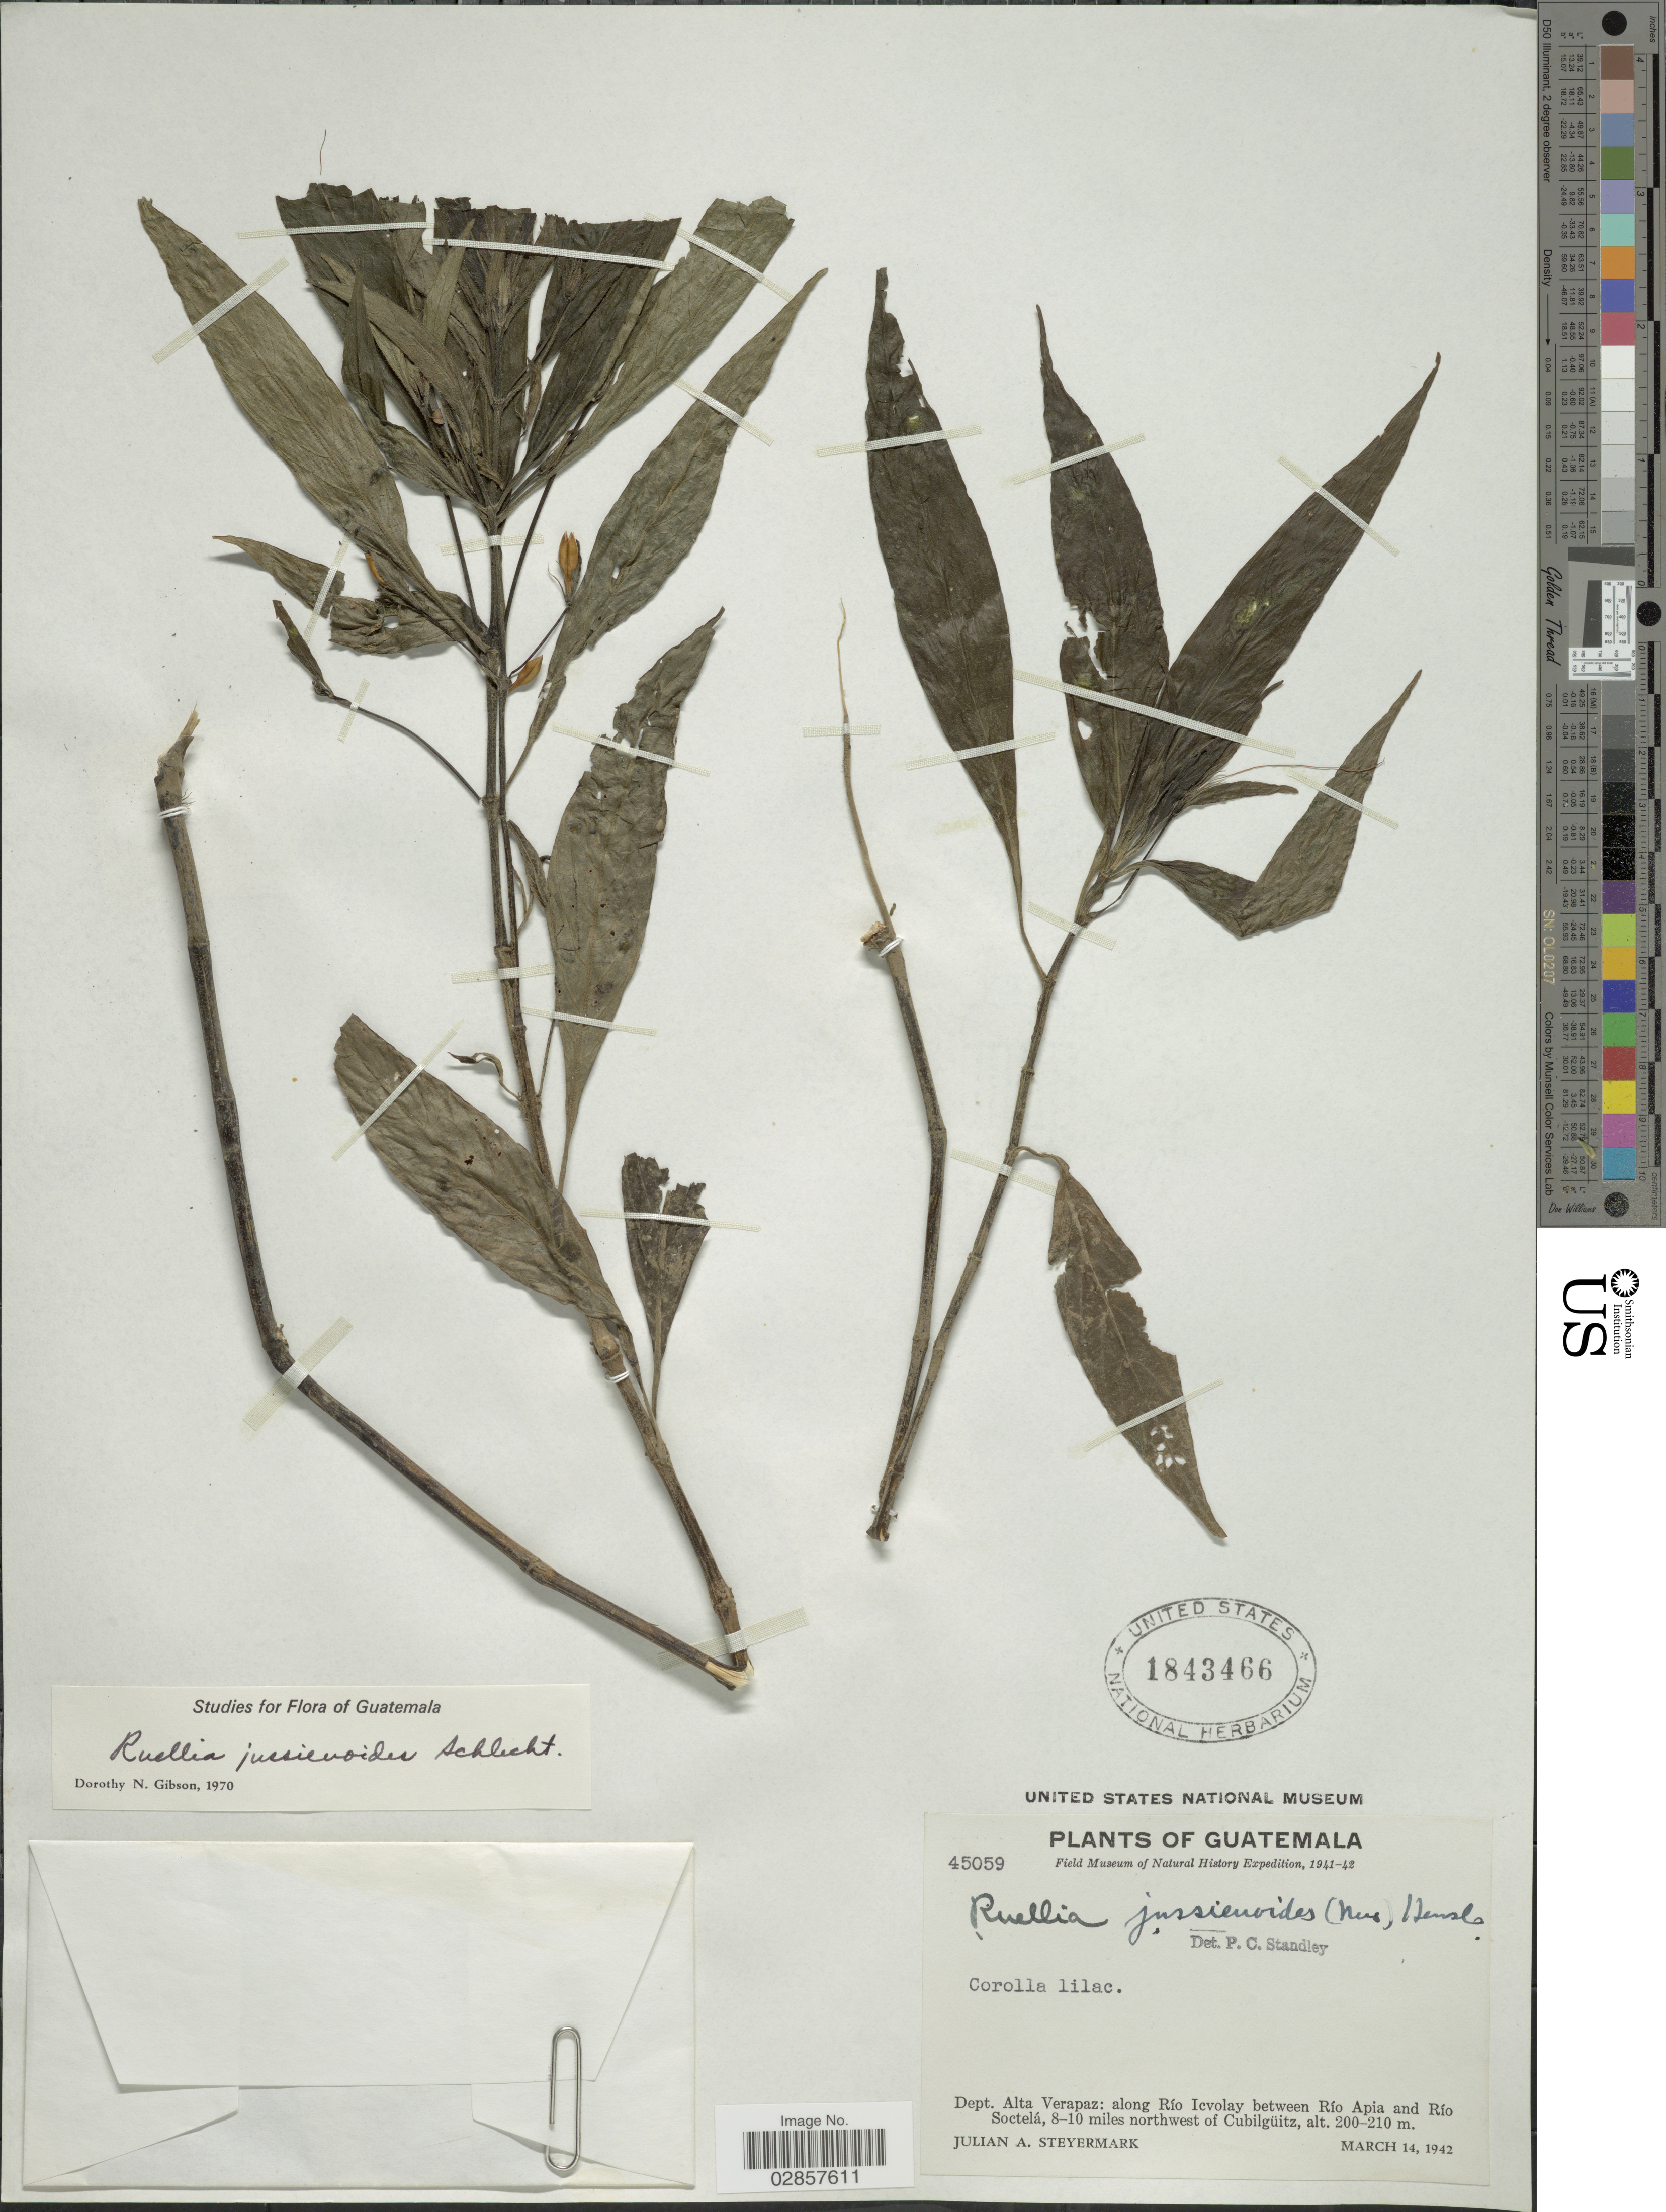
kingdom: Plantae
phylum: Tracheophyta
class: Magnoliopsida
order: Lamiales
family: Acanthaceae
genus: Ruellia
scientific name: Ruellia jussieuoides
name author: Schltdl. & Cham.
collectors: J. Steyermark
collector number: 45059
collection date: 1942-03-14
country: Guatemala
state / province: Alta Verapaz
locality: Dept. Alta Verapaz, along Río Icvolay, between Río Apia and Río Soctelá, 8-10 miles northwest of Cublgüitz.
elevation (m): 200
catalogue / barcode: US 1843466